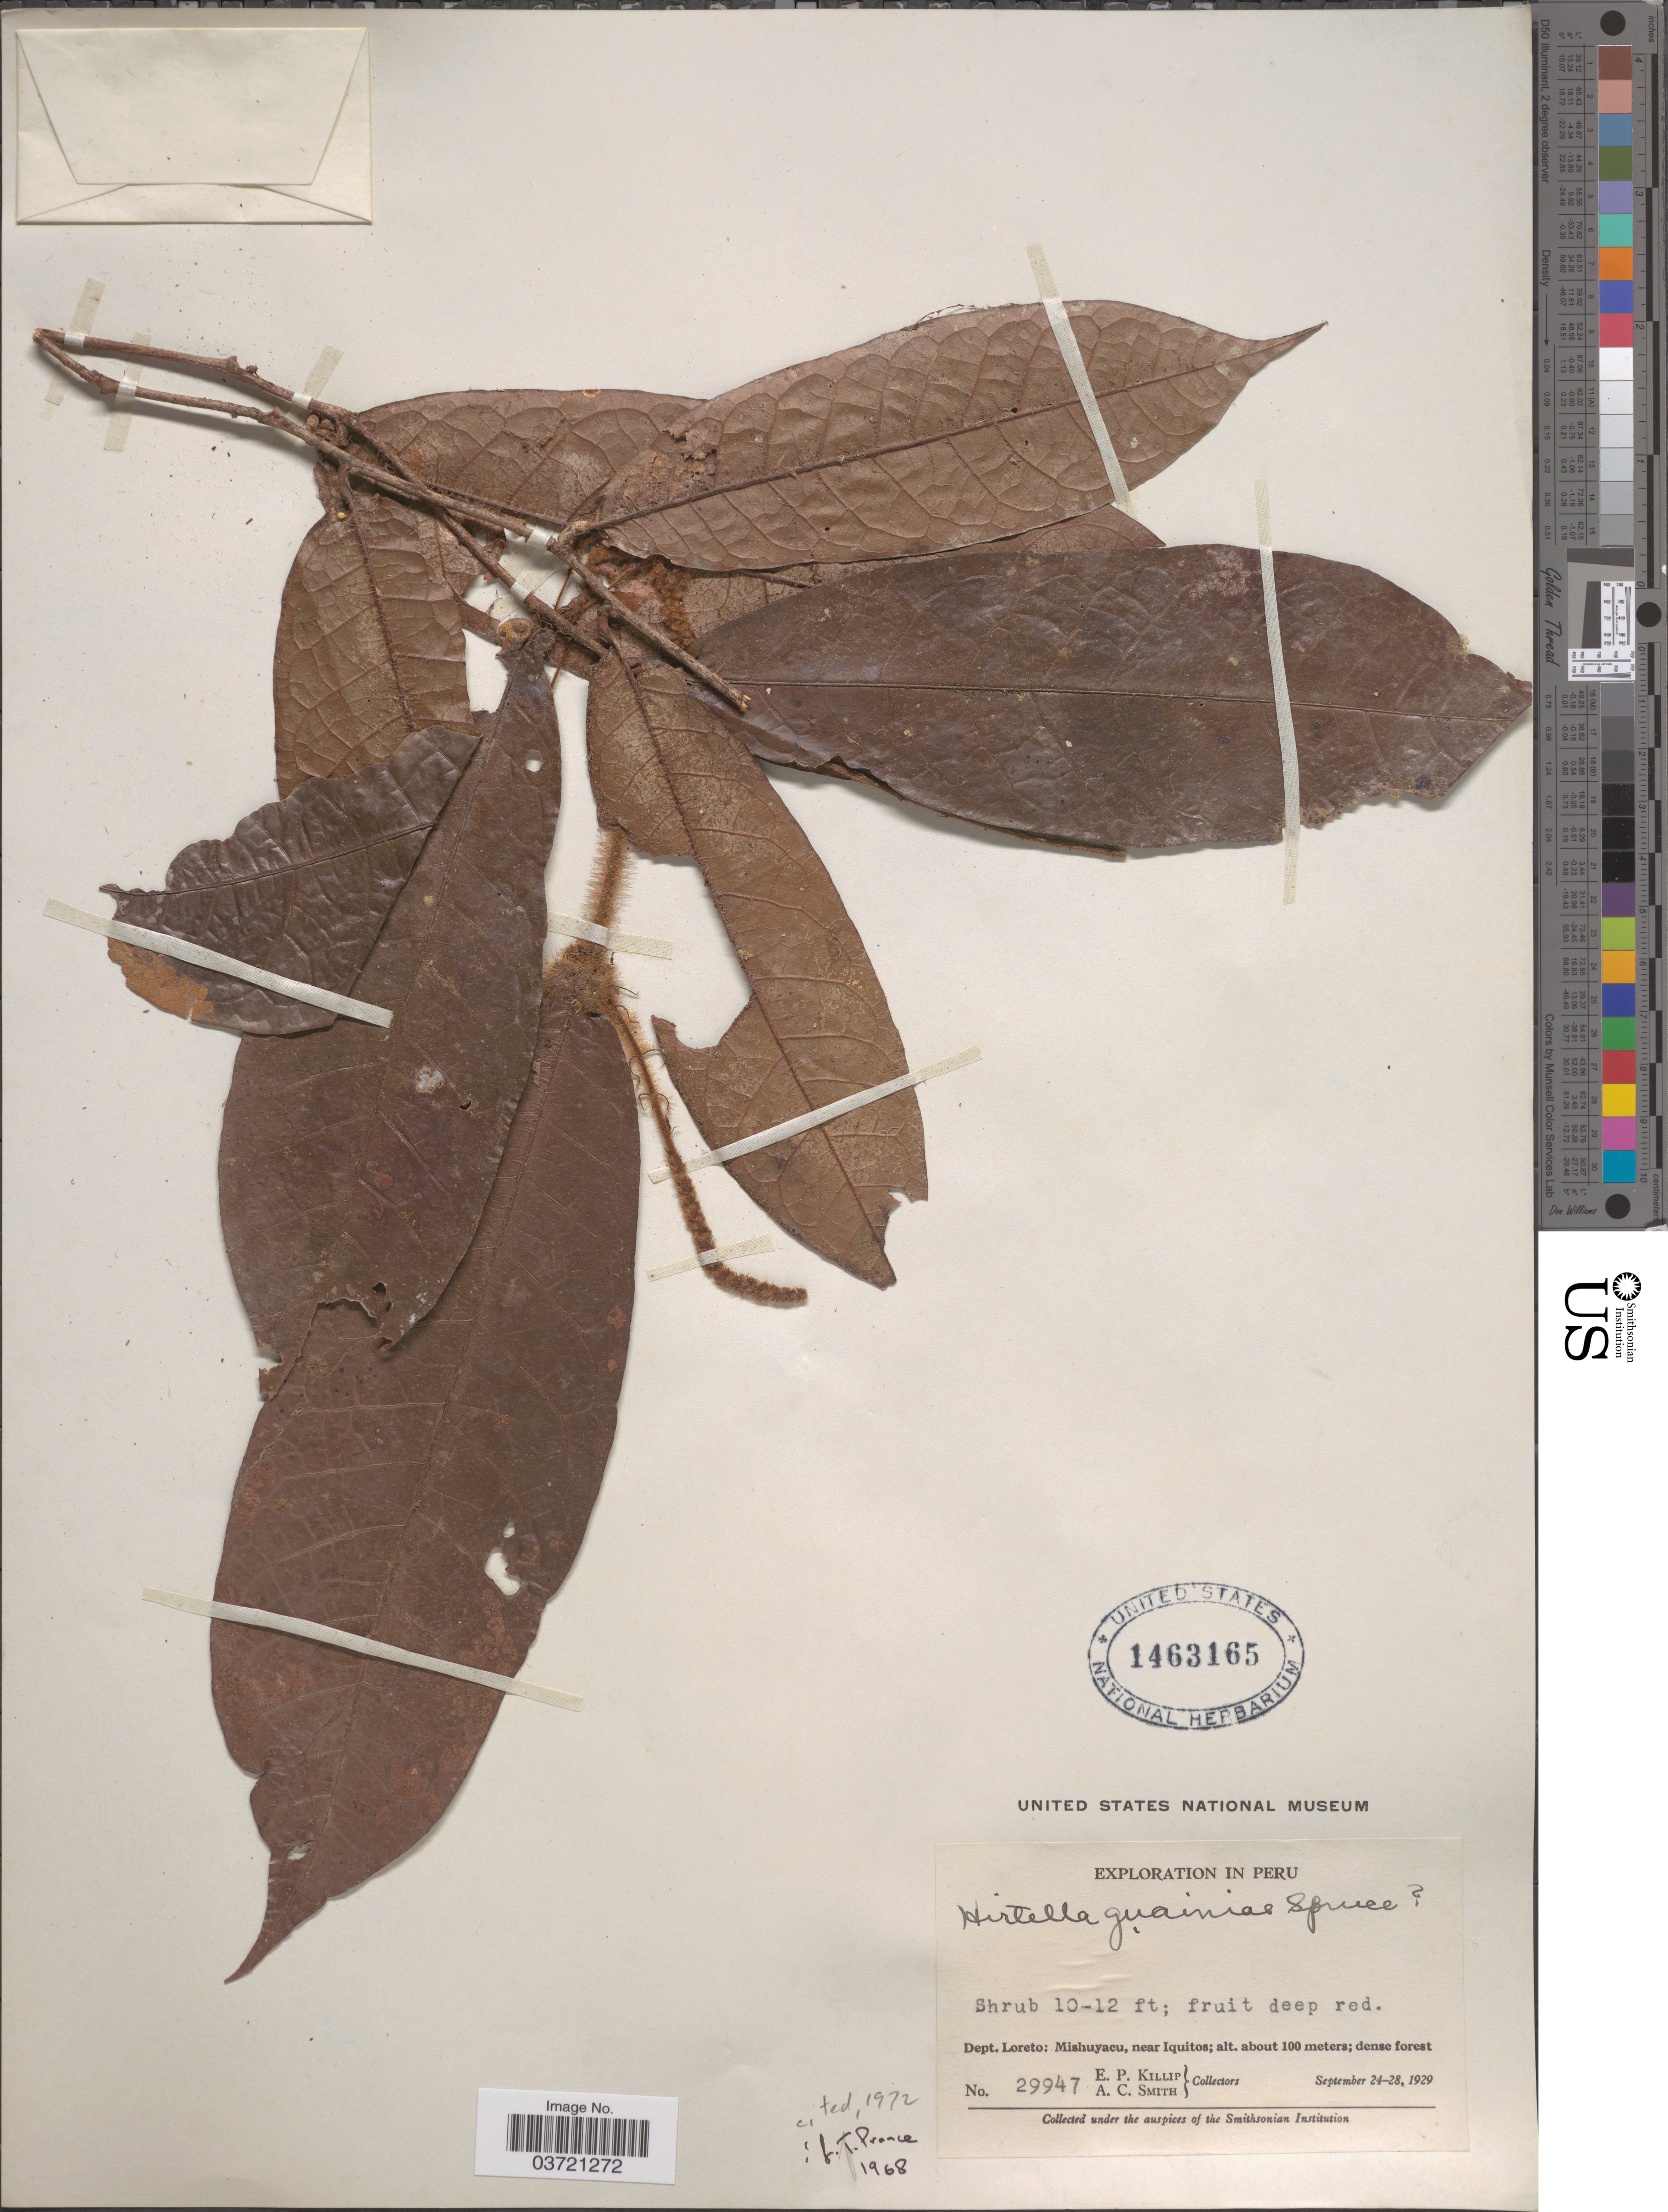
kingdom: Plantae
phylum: Tracheophyta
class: Magnoliopsida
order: Malpighiales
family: Chrysobalanaceae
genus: Hirtella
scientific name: Hirtella guainiae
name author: Spruce ex Hook. f.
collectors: E. P. Killip & A. C. Smith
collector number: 29947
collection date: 1929-09-24/1929-09-28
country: Peru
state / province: Loreto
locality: Dept. Loreto: Mishuyacu, near Iquitos.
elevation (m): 100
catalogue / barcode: US 1463165